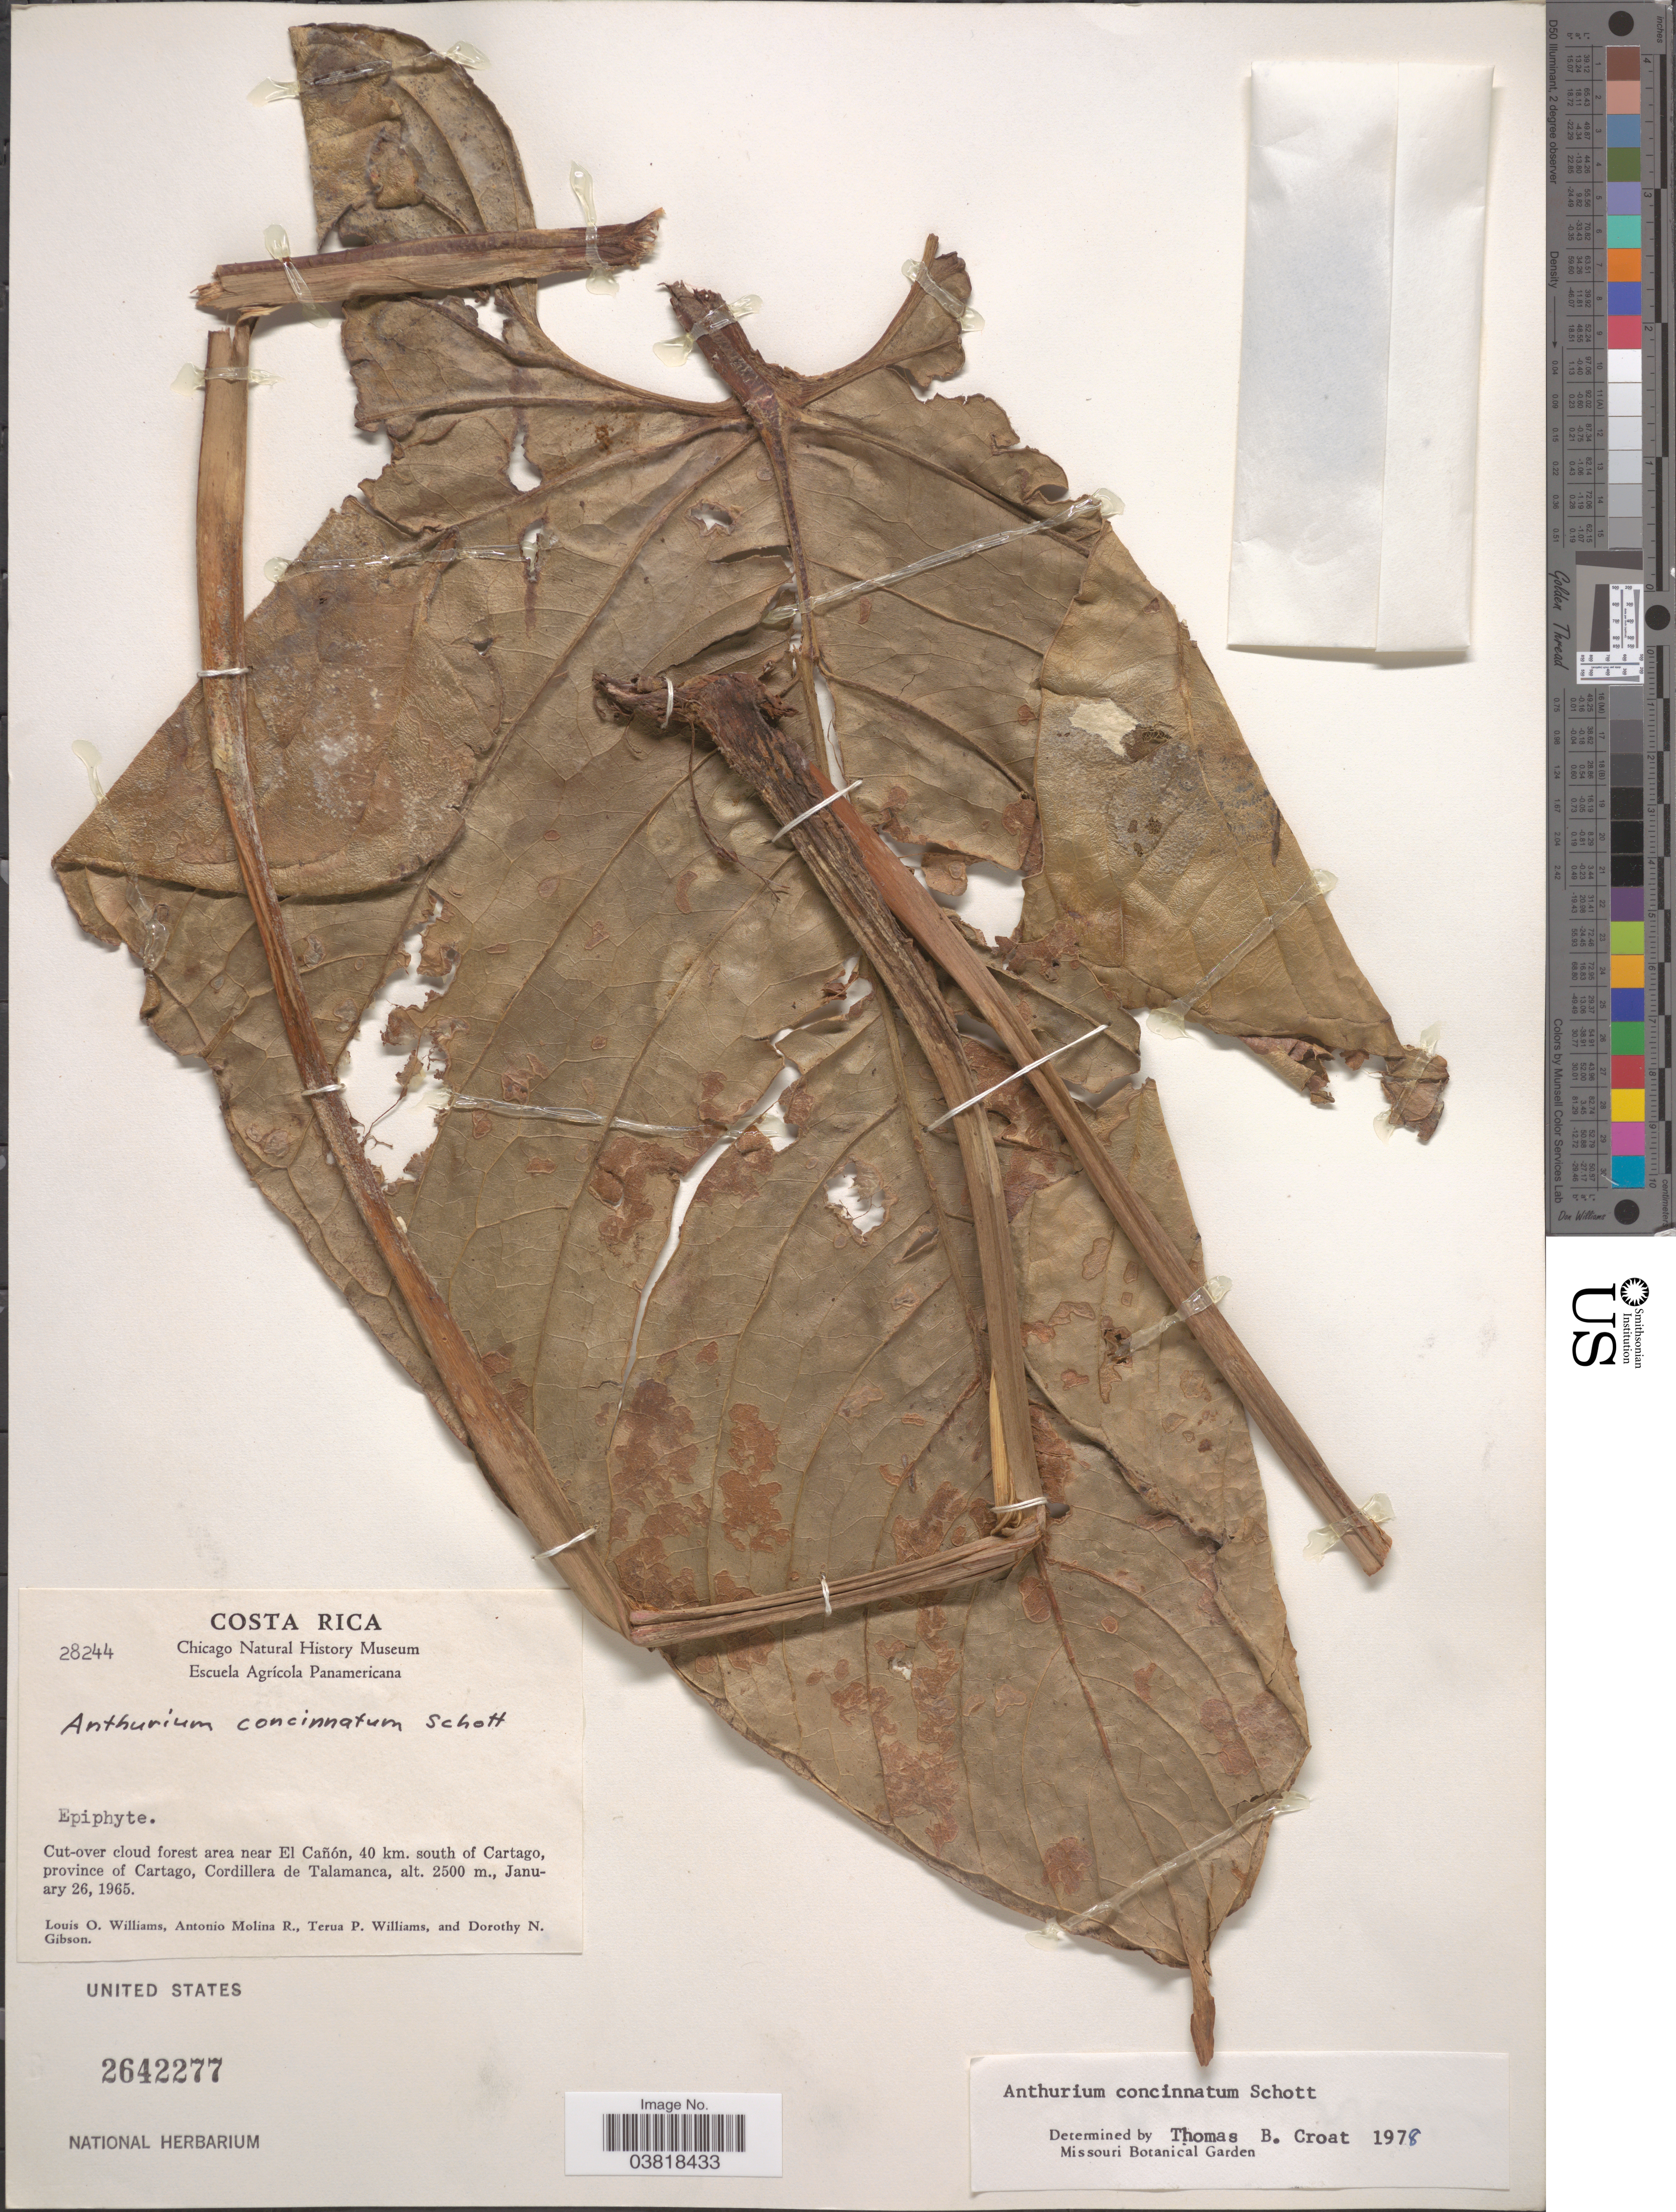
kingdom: Plantae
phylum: Tracheophyta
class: Liliopsida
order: Alismatales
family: Araceae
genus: Anthurium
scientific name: Anthurium concinnatum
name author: Schott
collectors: L. O. Williams, A. Molina R., T. Williams & D. N. Gibson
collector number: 28244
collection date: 1965-01-26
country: Costa Rica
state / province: Cartago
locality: Cut-over cloud forest area near El Cañón, 40 km. south of Cartago, province of Cartago, Cordillera de Talamanca.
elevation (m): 2500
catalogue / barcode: US 2642277